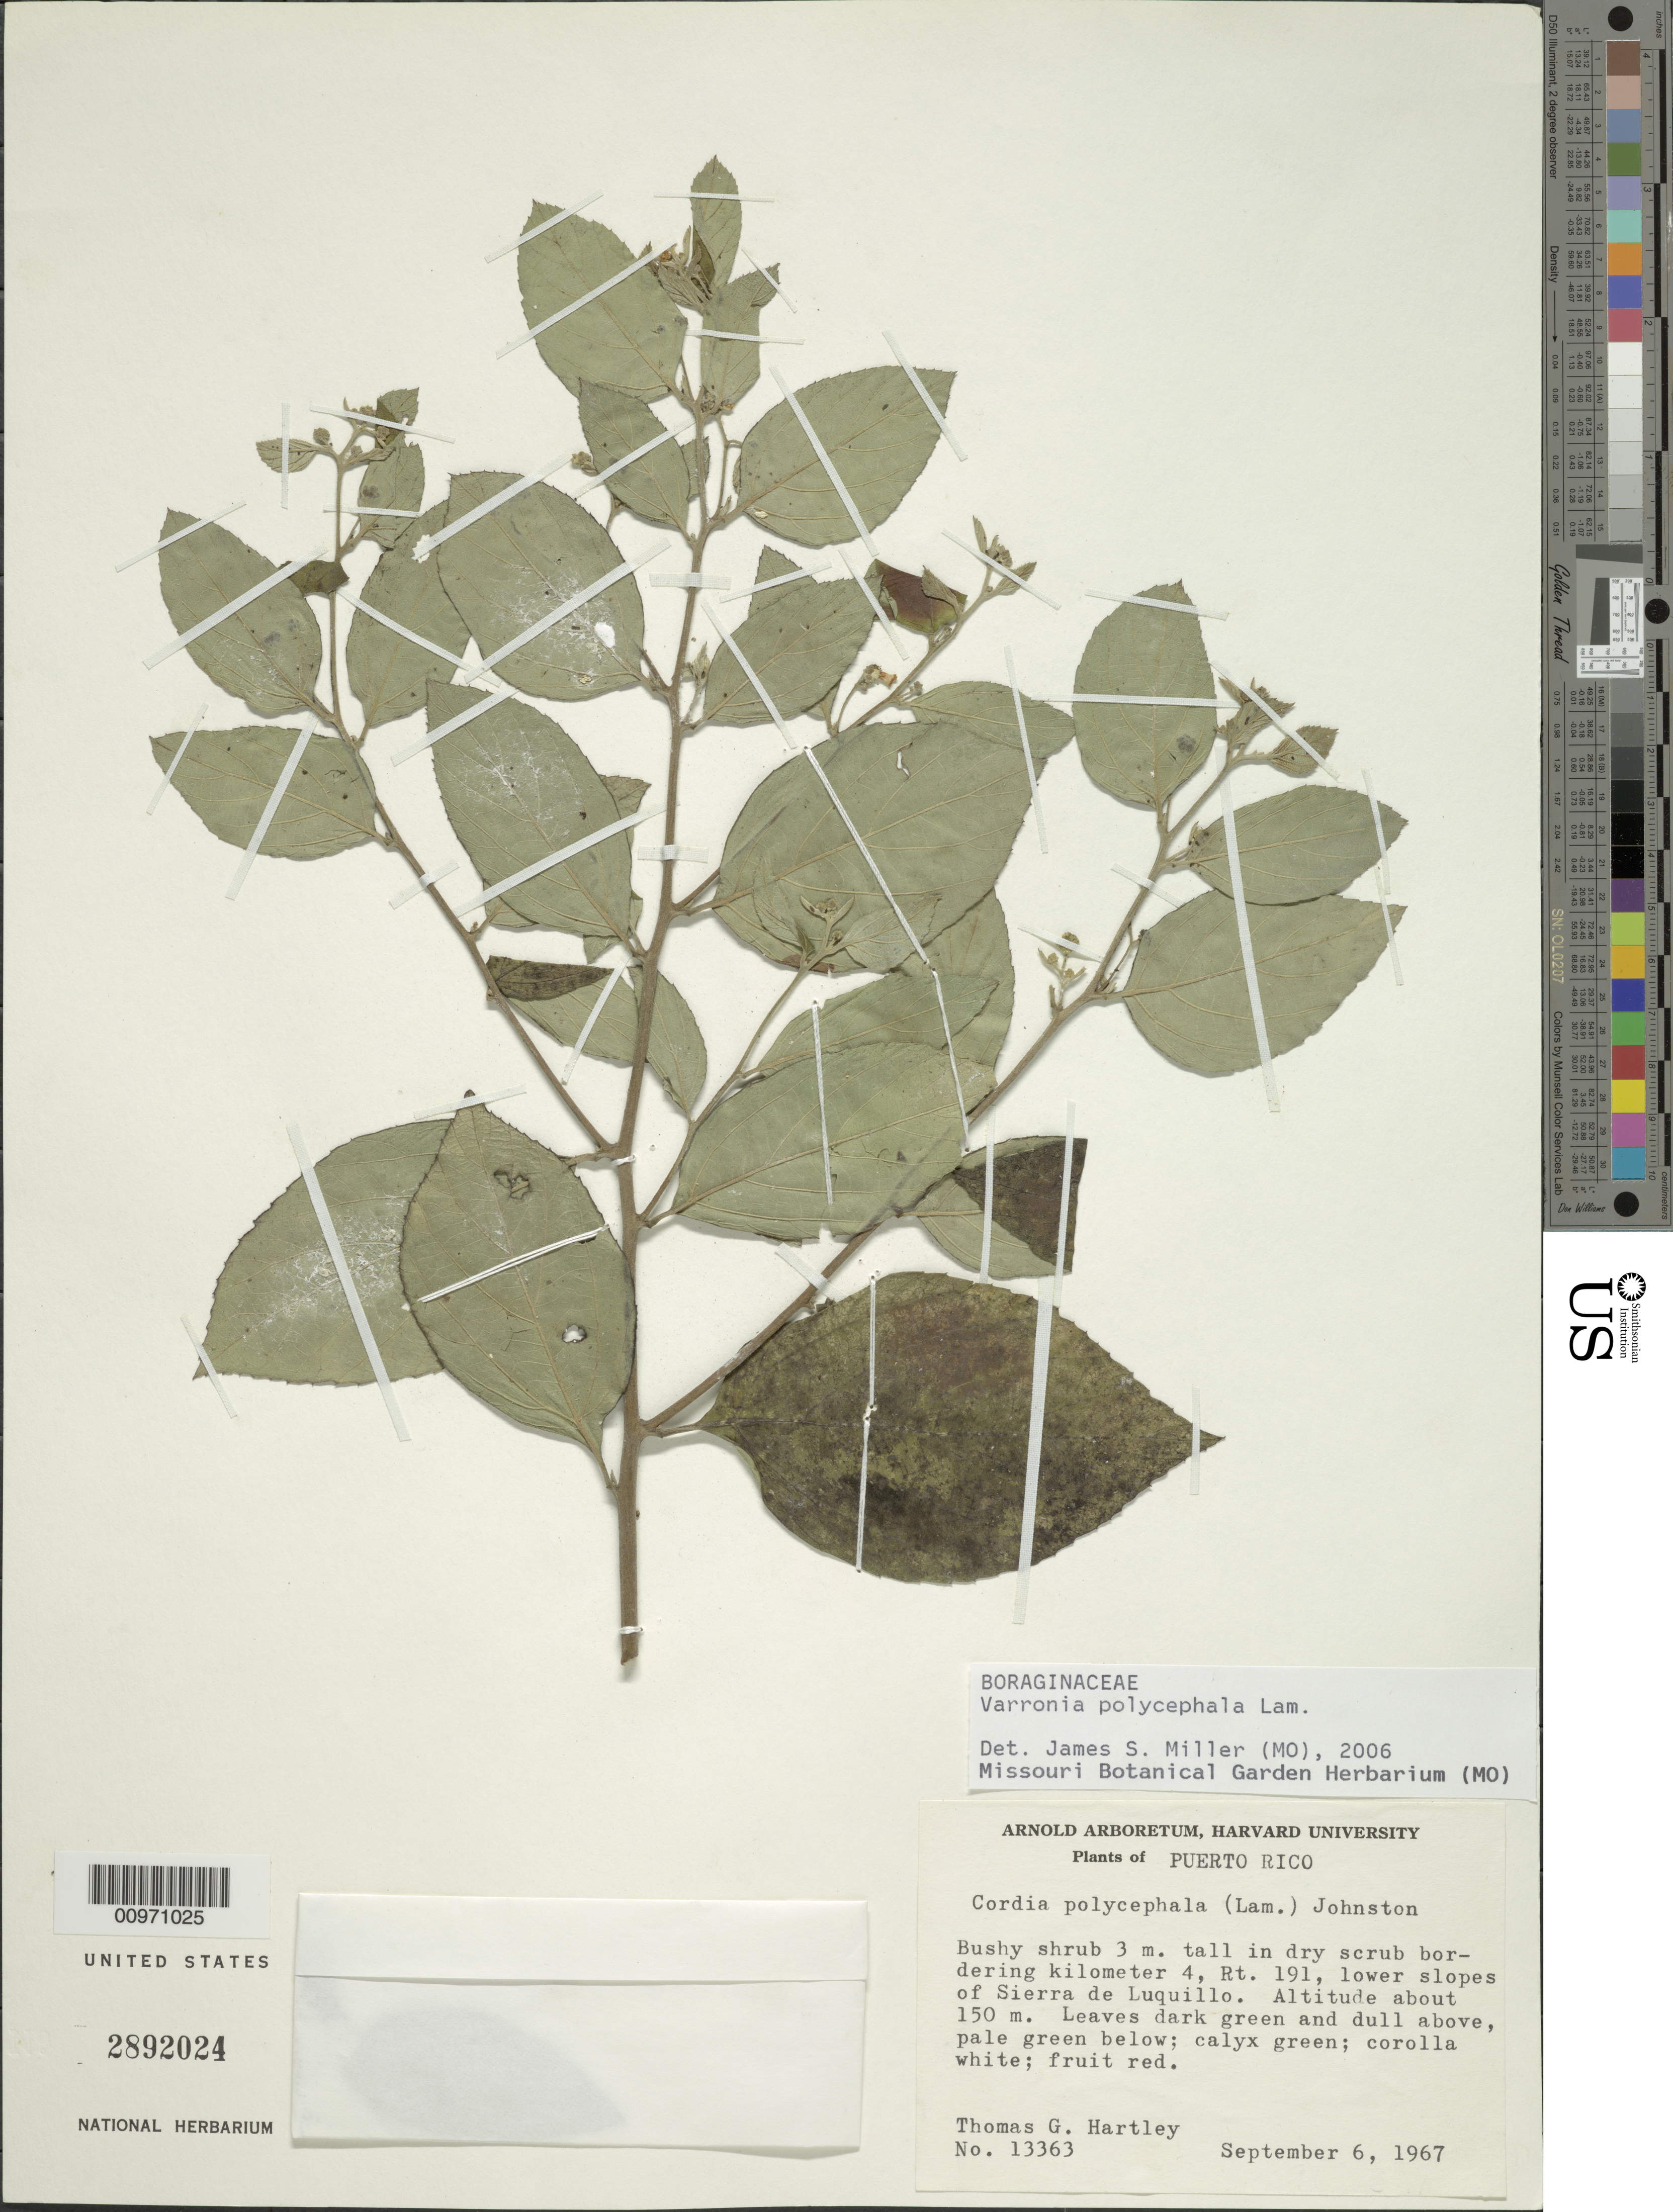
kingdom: Plantae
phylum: Tracheophyta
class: Magnoliopsida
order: Boraginales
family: Cordiaceae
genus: Varronia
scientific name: Varronia polycephala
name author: Lam.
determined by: Miller, James S., (MO), Missouri Botanical Garden (UNITED STATES)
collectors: T. G. Hartley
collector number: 13363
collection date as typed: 06 Sep 1967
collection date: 1967-09-06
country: Puerto Rico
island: Puerto Rico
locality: Lower slopes of Sierra de Luquillo, Rt. 191, km 4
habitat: In dry scrub bordering road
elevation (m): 150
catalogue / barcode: US 2892024